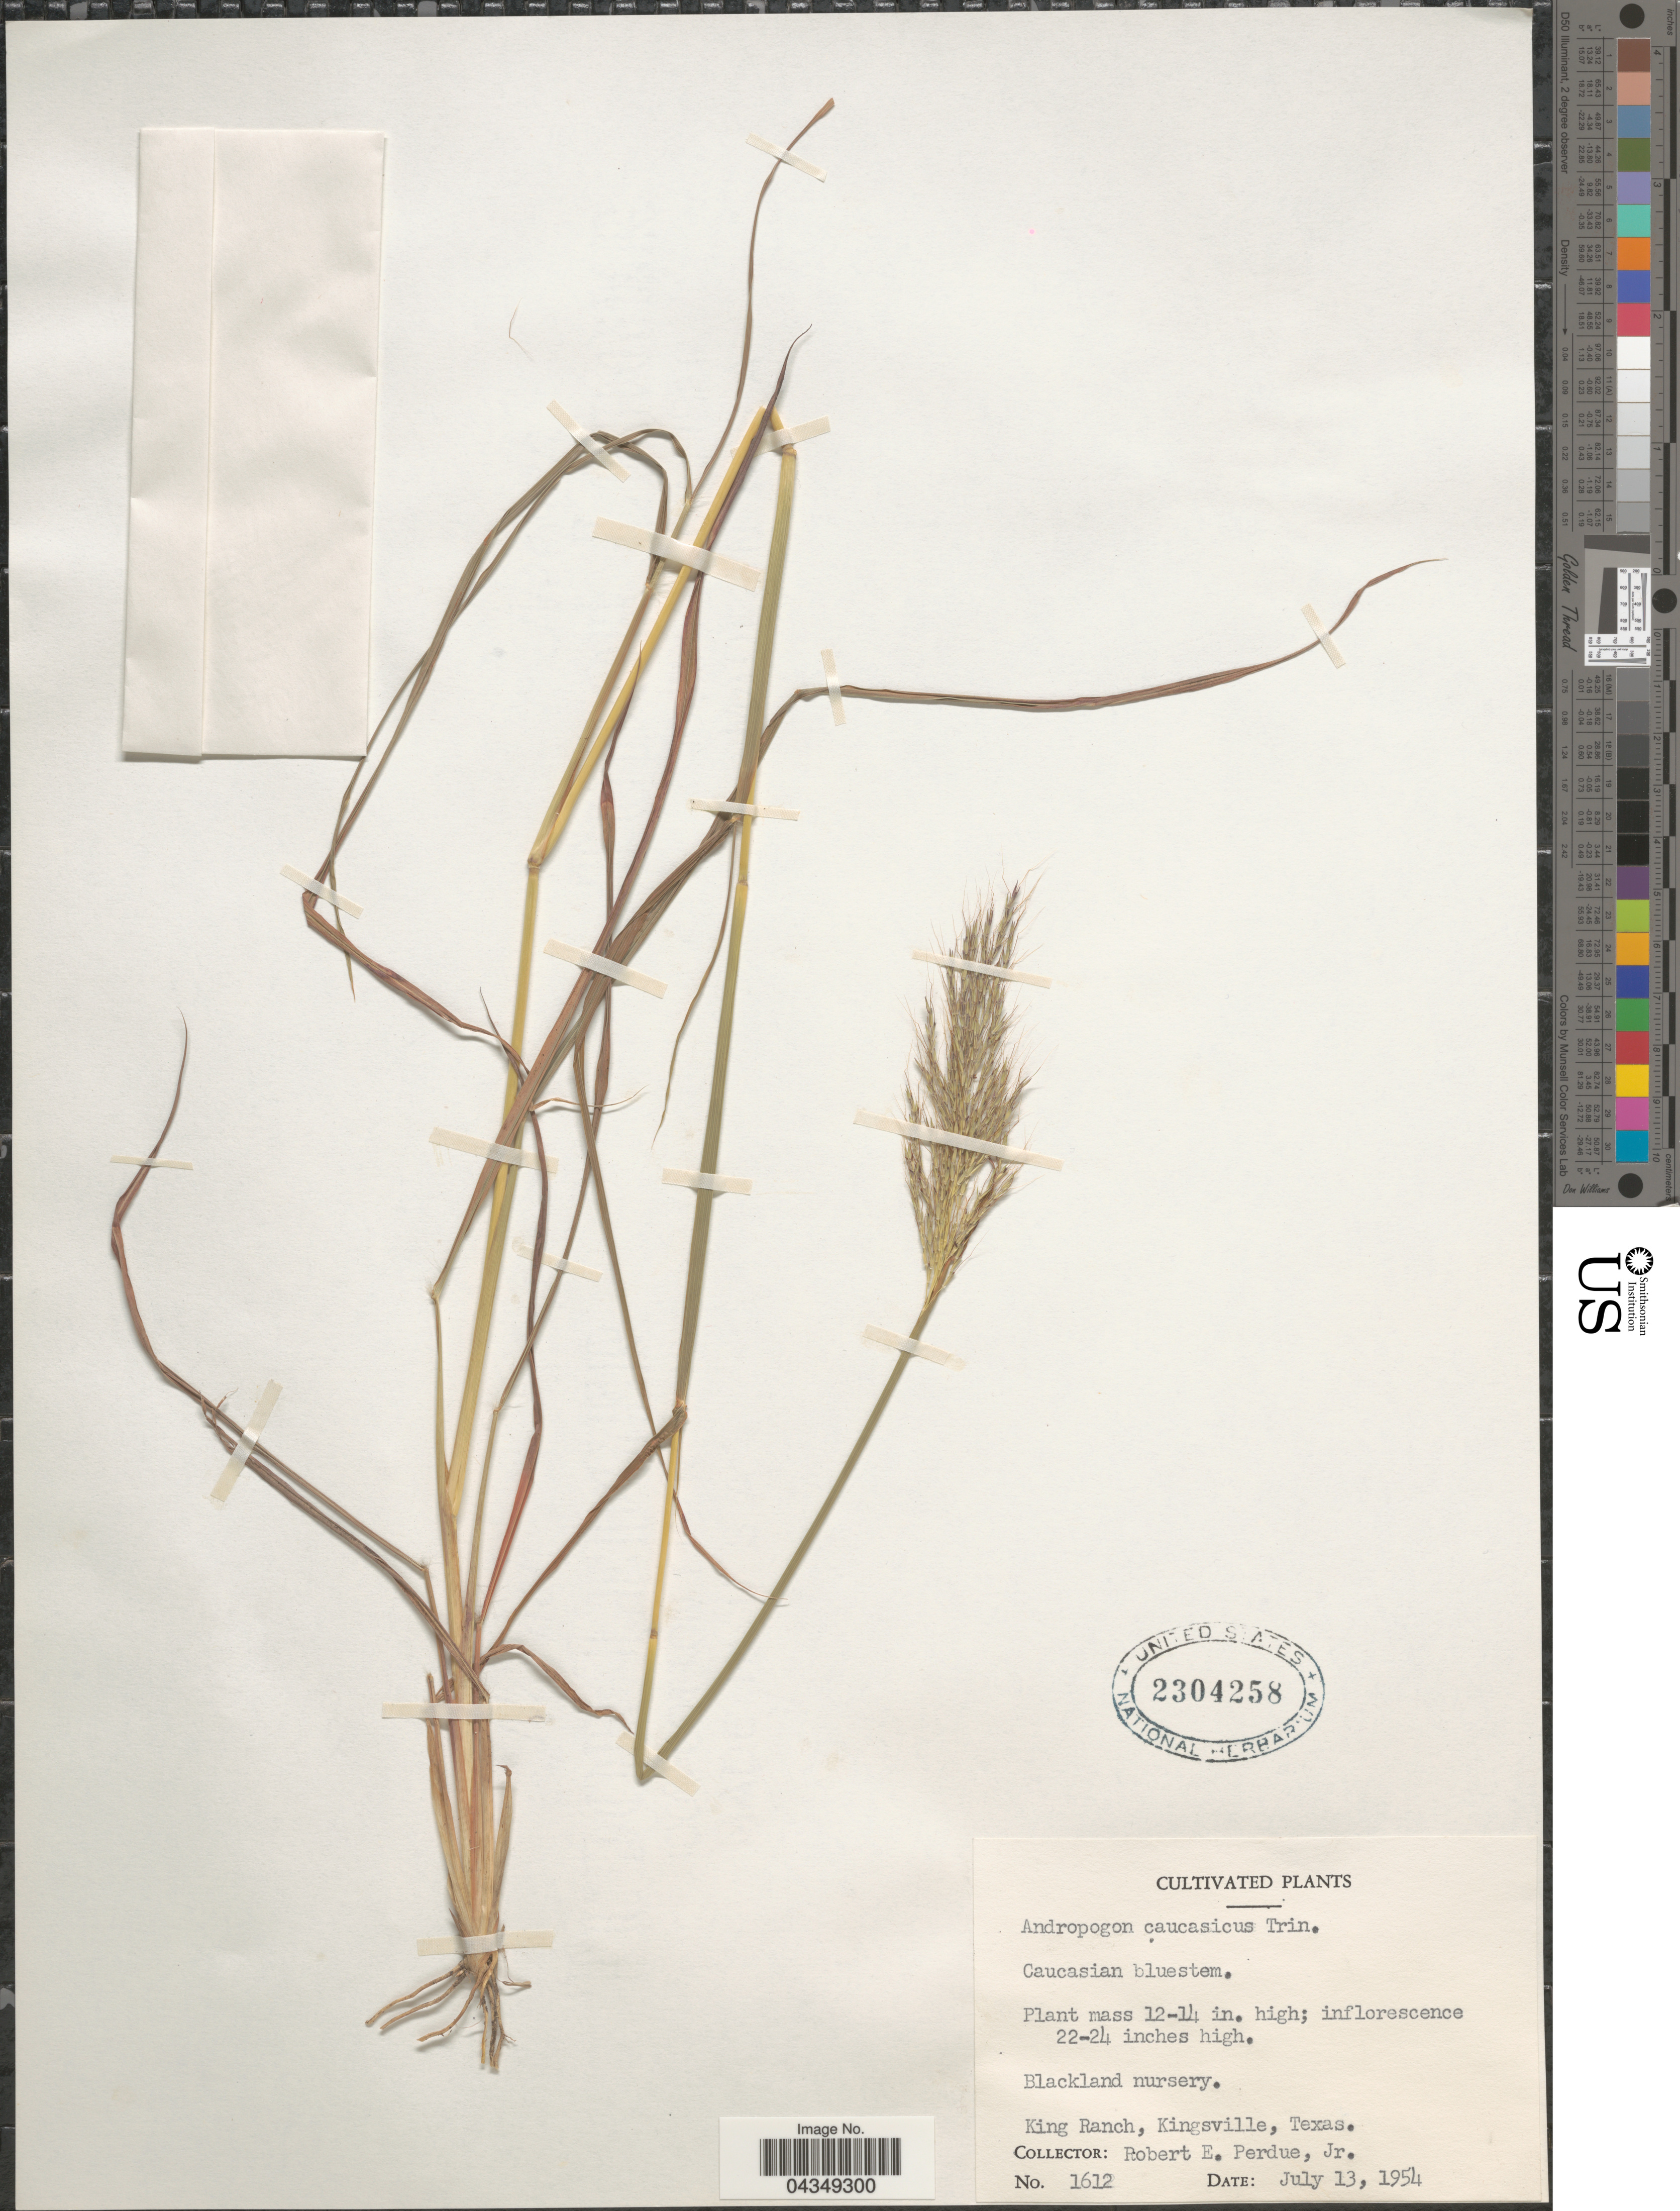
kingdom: Plantae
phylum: Tracheophyta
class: Liliopsida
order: Poales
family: Poaceae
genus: Bothriochloa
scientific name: Bothriochloa caucasica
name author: (Trin.) C. E. Hubb.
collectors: R. E. Perdue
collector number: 1612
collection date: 1954-07-13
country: United States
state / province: Texas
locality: Blackland nursery. King Ranch, Kingsville.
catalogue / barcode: US 2304258